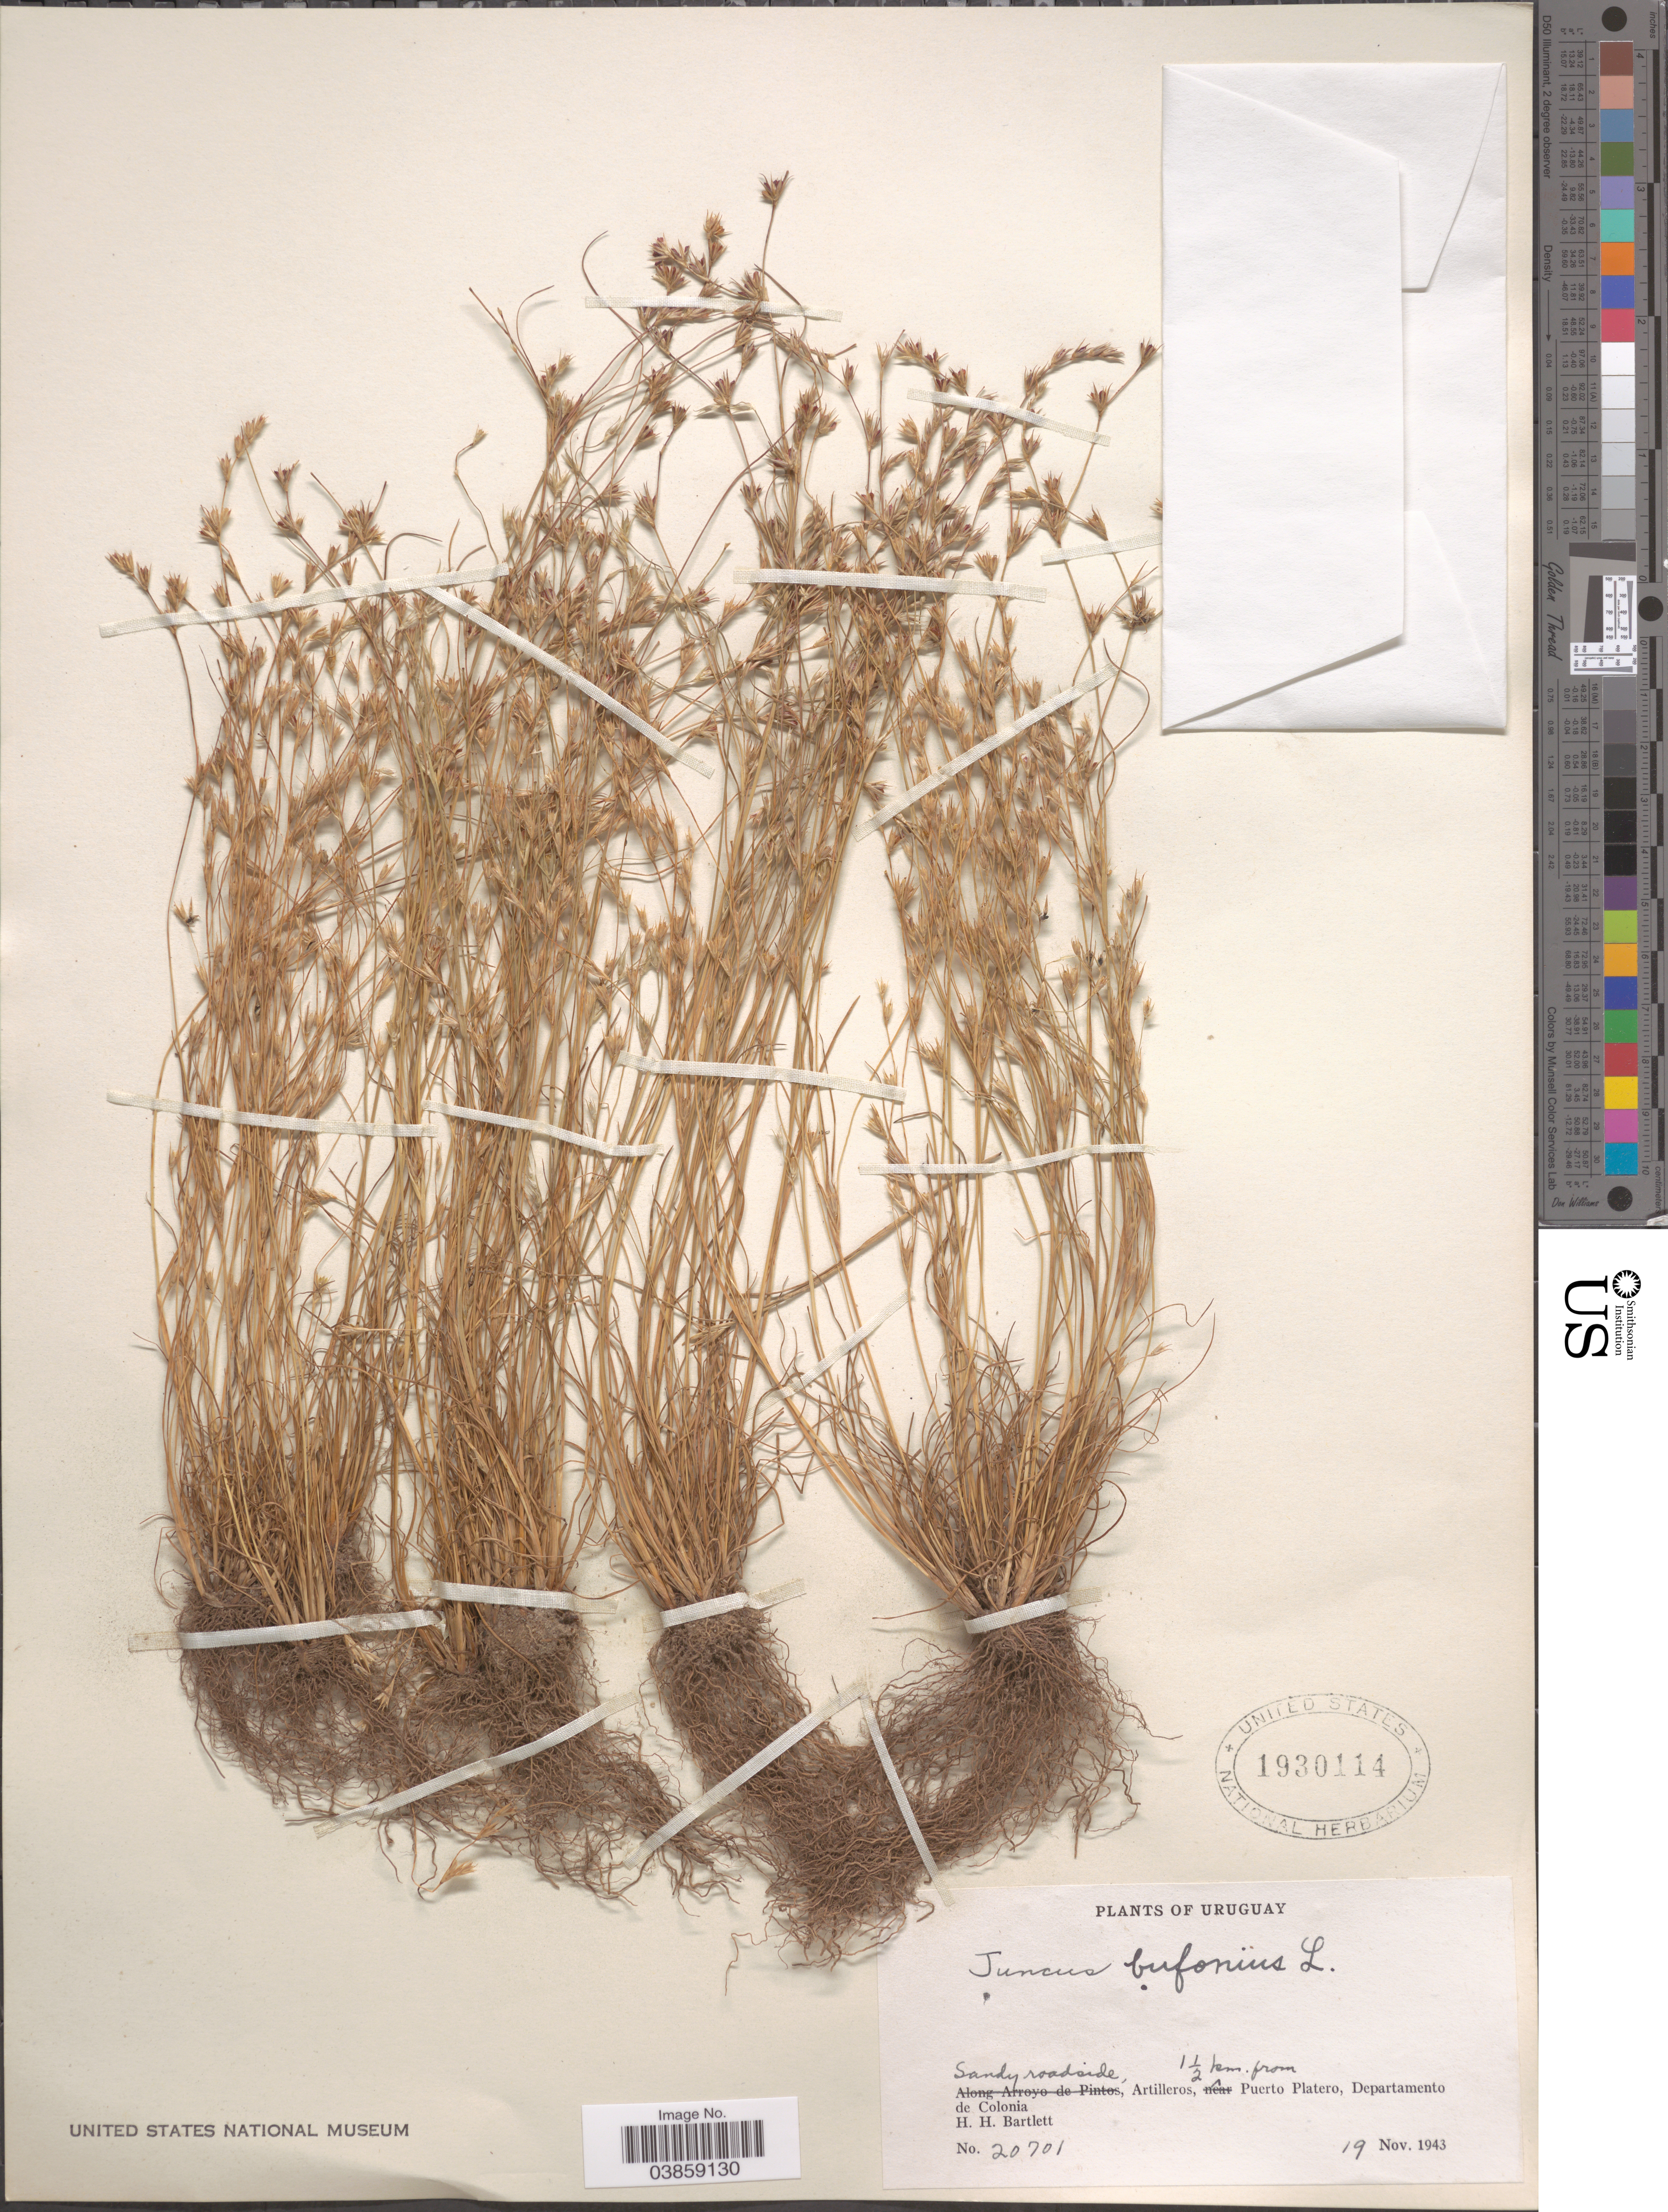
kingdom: Plantae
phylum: Tracheophyta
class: Liliopsida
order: Poales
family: Juncaceae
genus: Juncus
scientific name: Juncus bufonius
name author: L.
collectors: H. H. Bartlett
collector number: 20701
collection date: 1943-11-19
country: Uruguay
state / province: Colonia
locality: Artilleros, 1½ km. from Puerto Platero, Departamento de Colonia.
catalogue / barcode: US 1930114